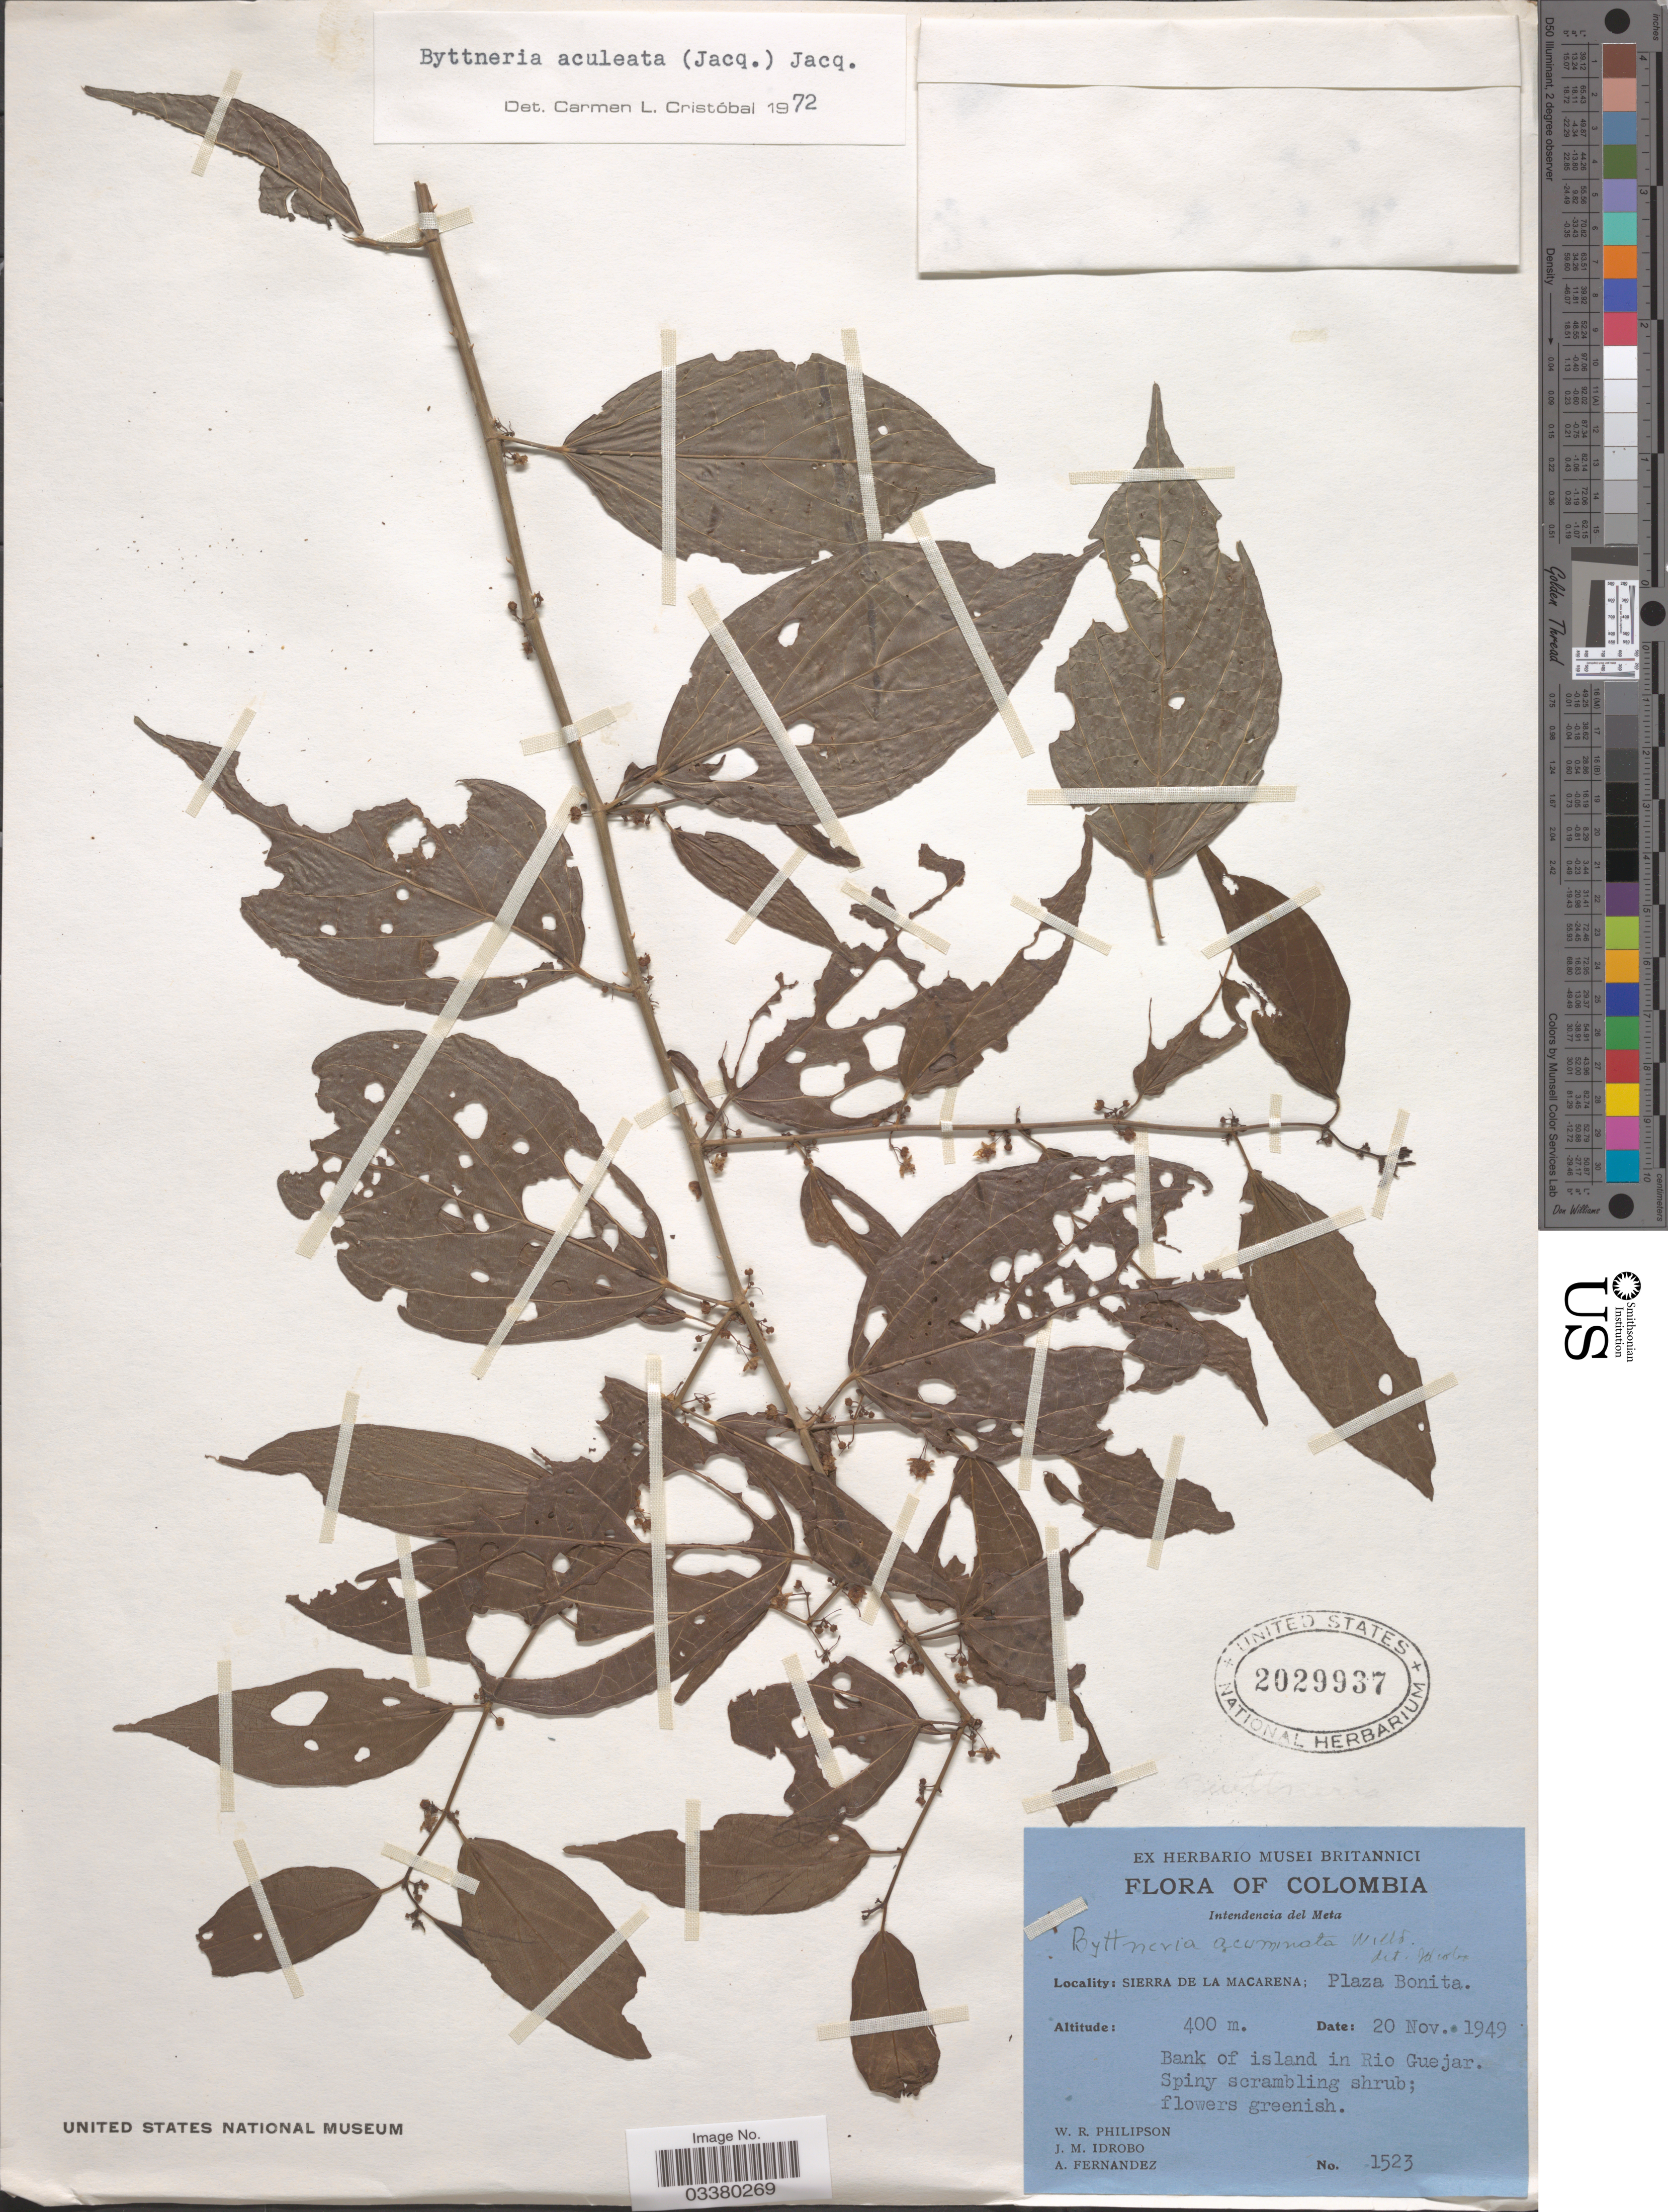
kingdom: Plantae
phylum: Tracheophyta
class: Magnoliopsida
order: Malvales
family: Malvaceae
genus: Byttneria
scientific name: Byttneria aculeata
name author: (Jacq.) Jacq.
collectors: W. R. Philipson, J. M. Idrobo & A. Fernandez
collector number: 1523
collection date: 1949-11-20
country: Colombia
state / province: Meta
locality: Intendencia del Meta. Sierra de La Macarena; Plaza Bonita. Bank of island in Rio Guejar.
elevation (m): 400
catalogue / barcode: US 2029937